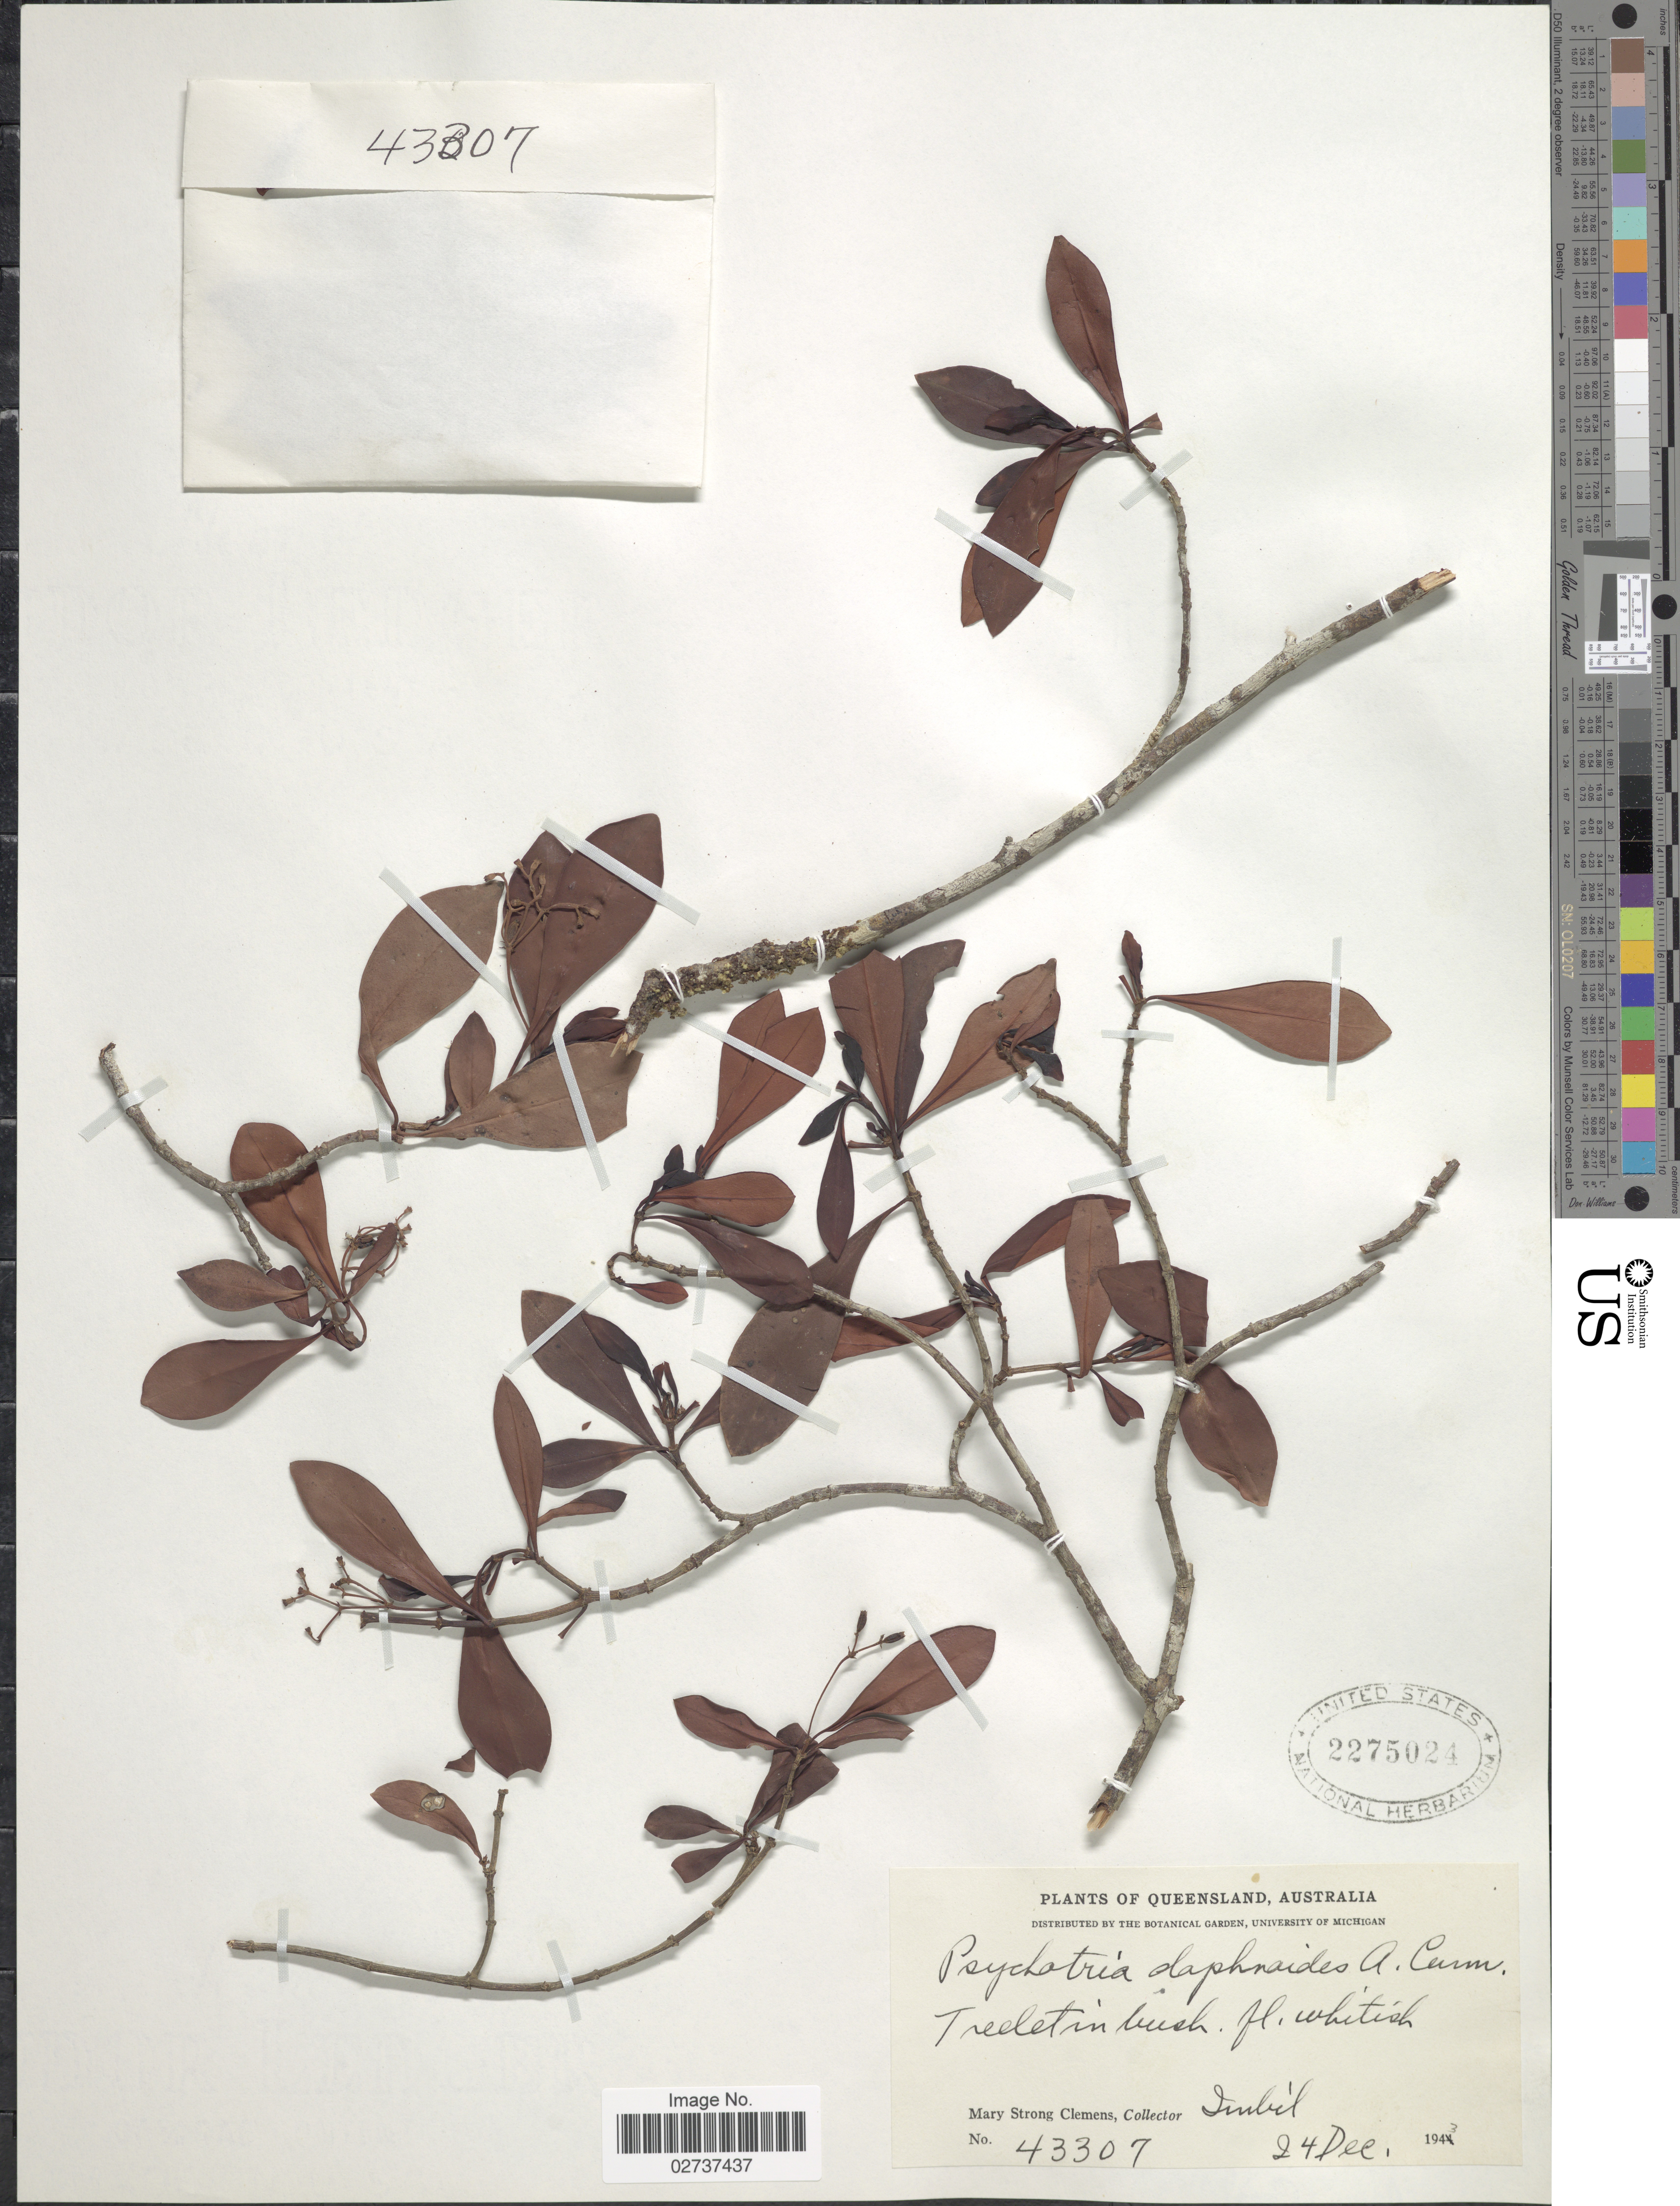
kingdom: Plantae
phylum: Tracheophyta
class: Magnoliopsida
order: Gentianales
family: Rubiaceae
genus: Psychotria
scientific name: Psychotria daphnoides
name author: A. Cunn. ex Hook.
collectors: M. S. Clemens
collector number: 43307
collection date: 1943-12-24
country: Australia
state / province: Queensland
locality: Imbil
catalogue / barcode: US 2275024